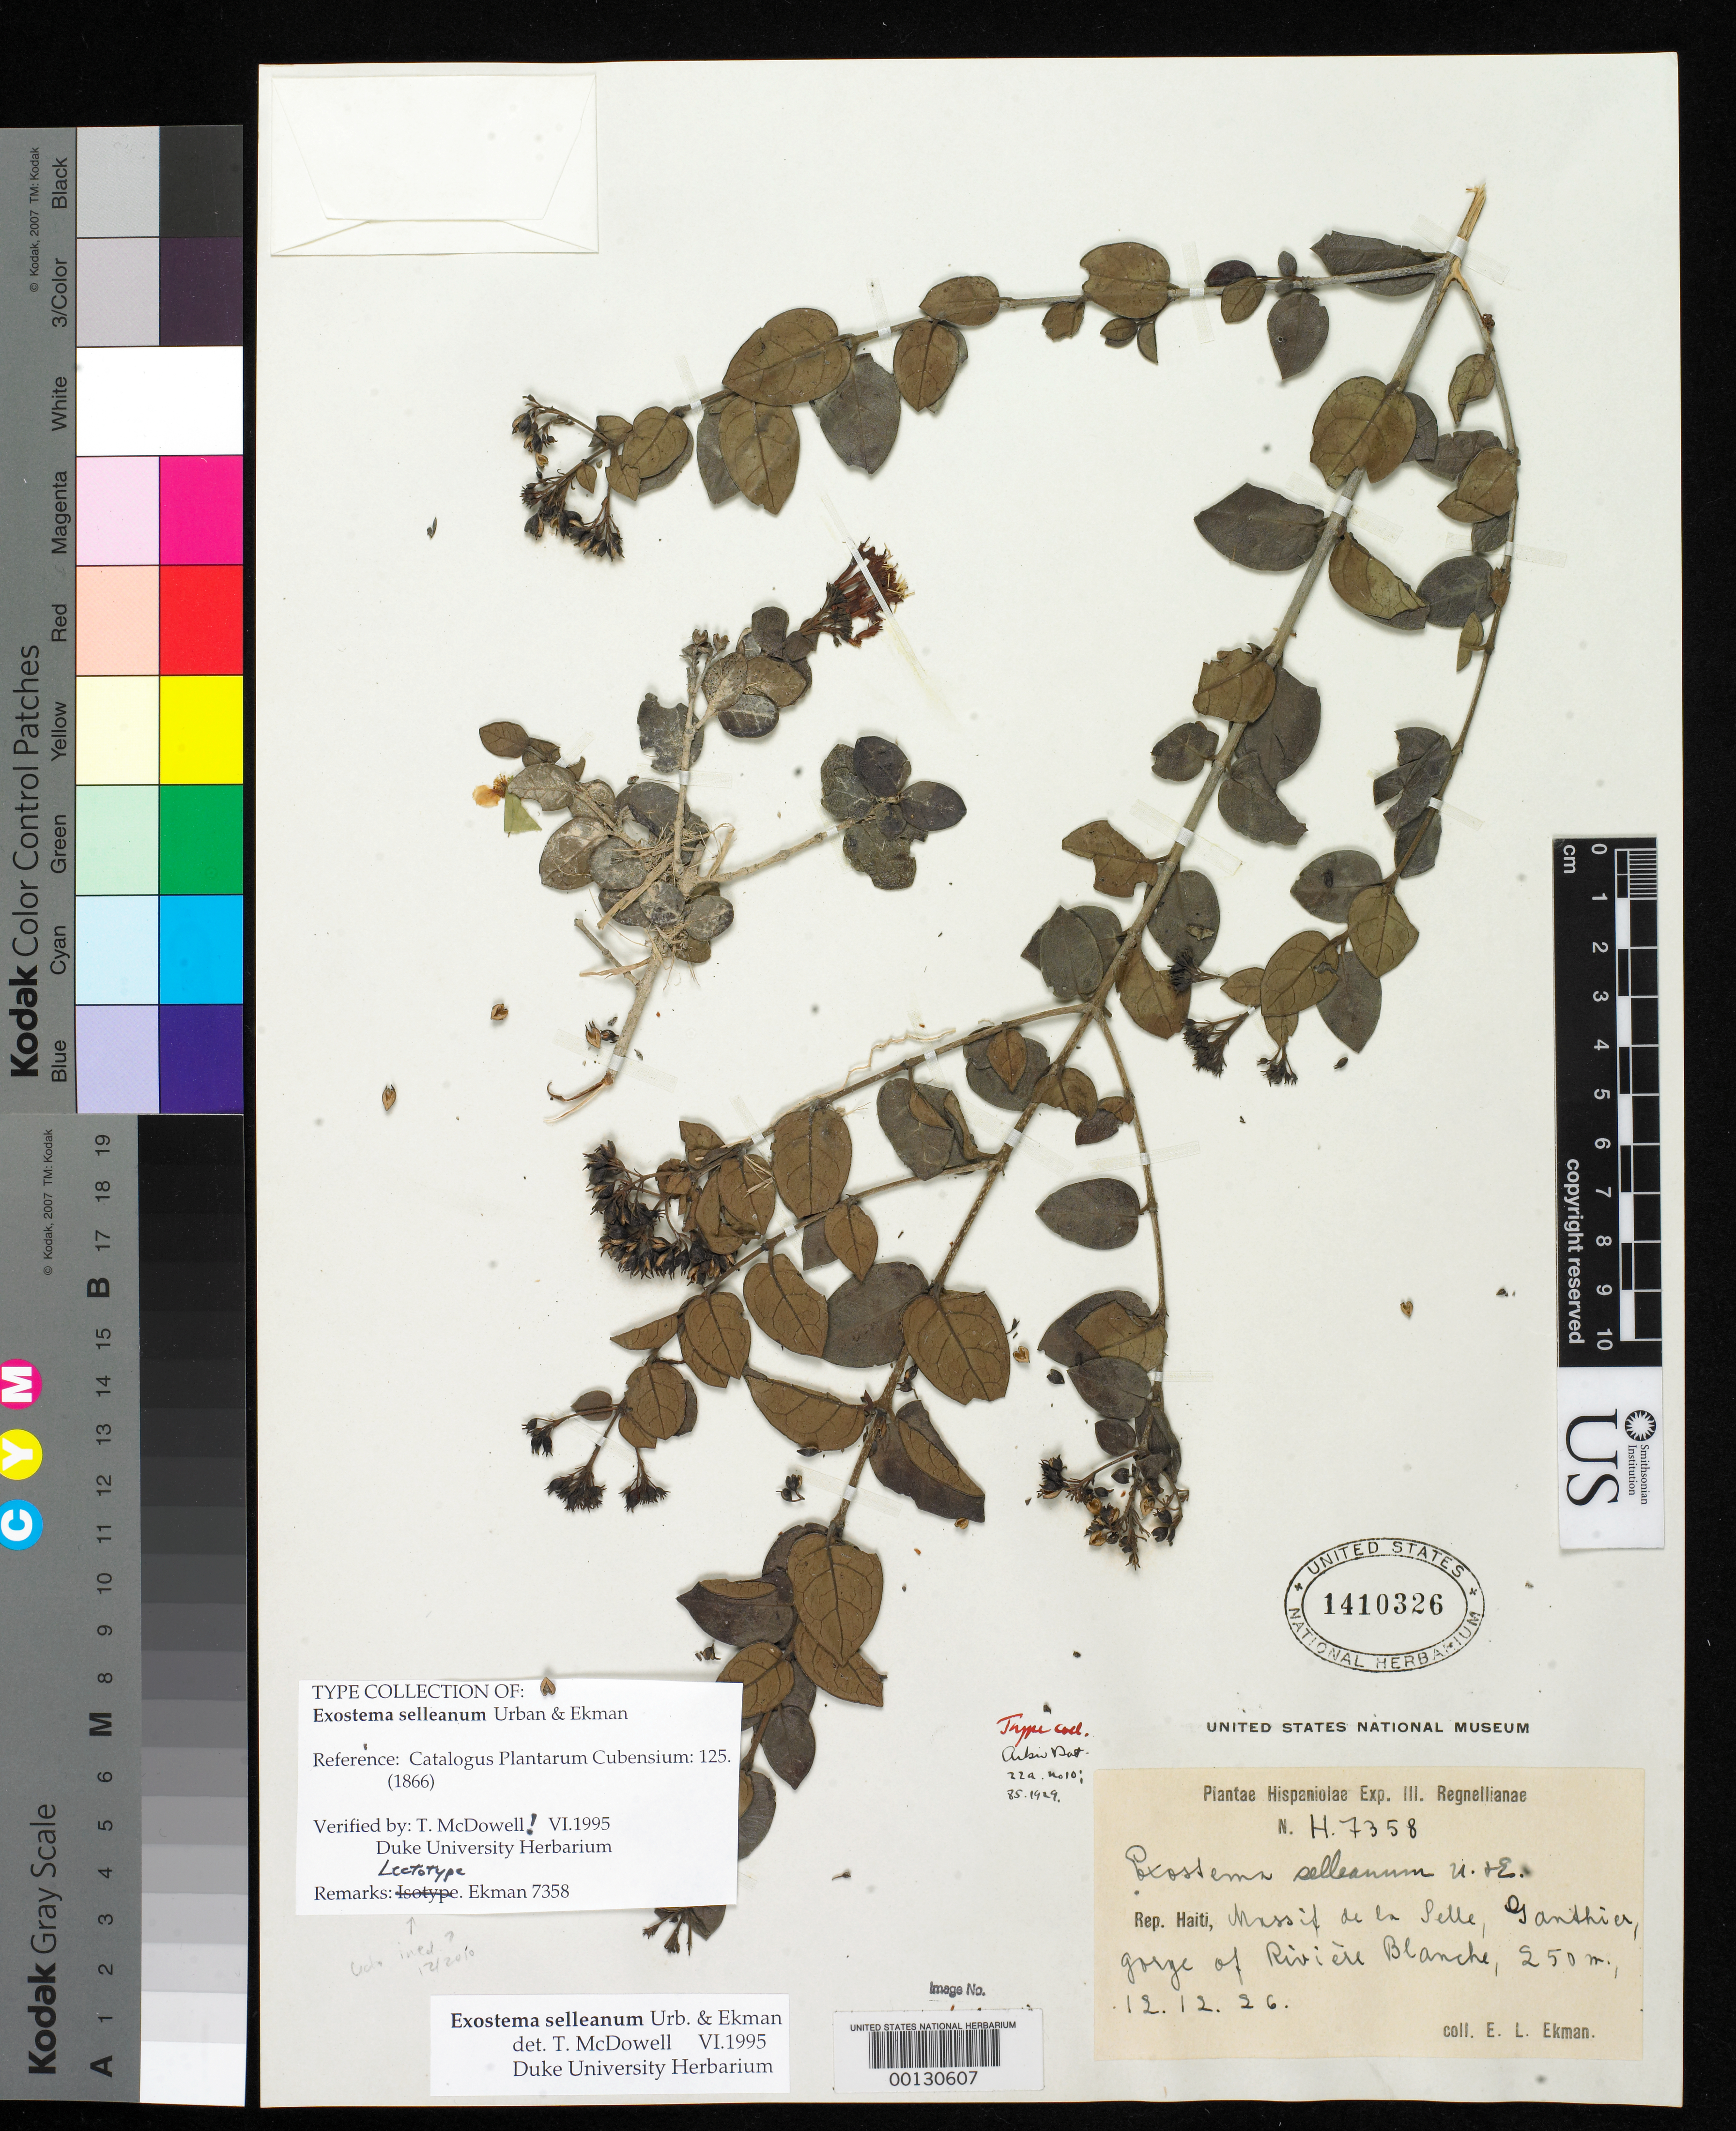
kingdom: Plantae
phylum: Tracheophyta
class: Magnoliopsida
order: Gentianales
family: Rubiaceae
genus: Exostema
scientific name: Exostema selleanum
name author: Urb. & Ekman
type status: Isotype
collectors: E. L. Ekman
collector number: H 7358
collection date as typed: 12 Dec 1926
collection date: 1926-12-12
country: Haiti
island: Hispaniola Island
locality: Massif de La Selle, Ganthier, Gorgr of Blanche.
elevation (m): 250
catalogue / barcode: US 1410326